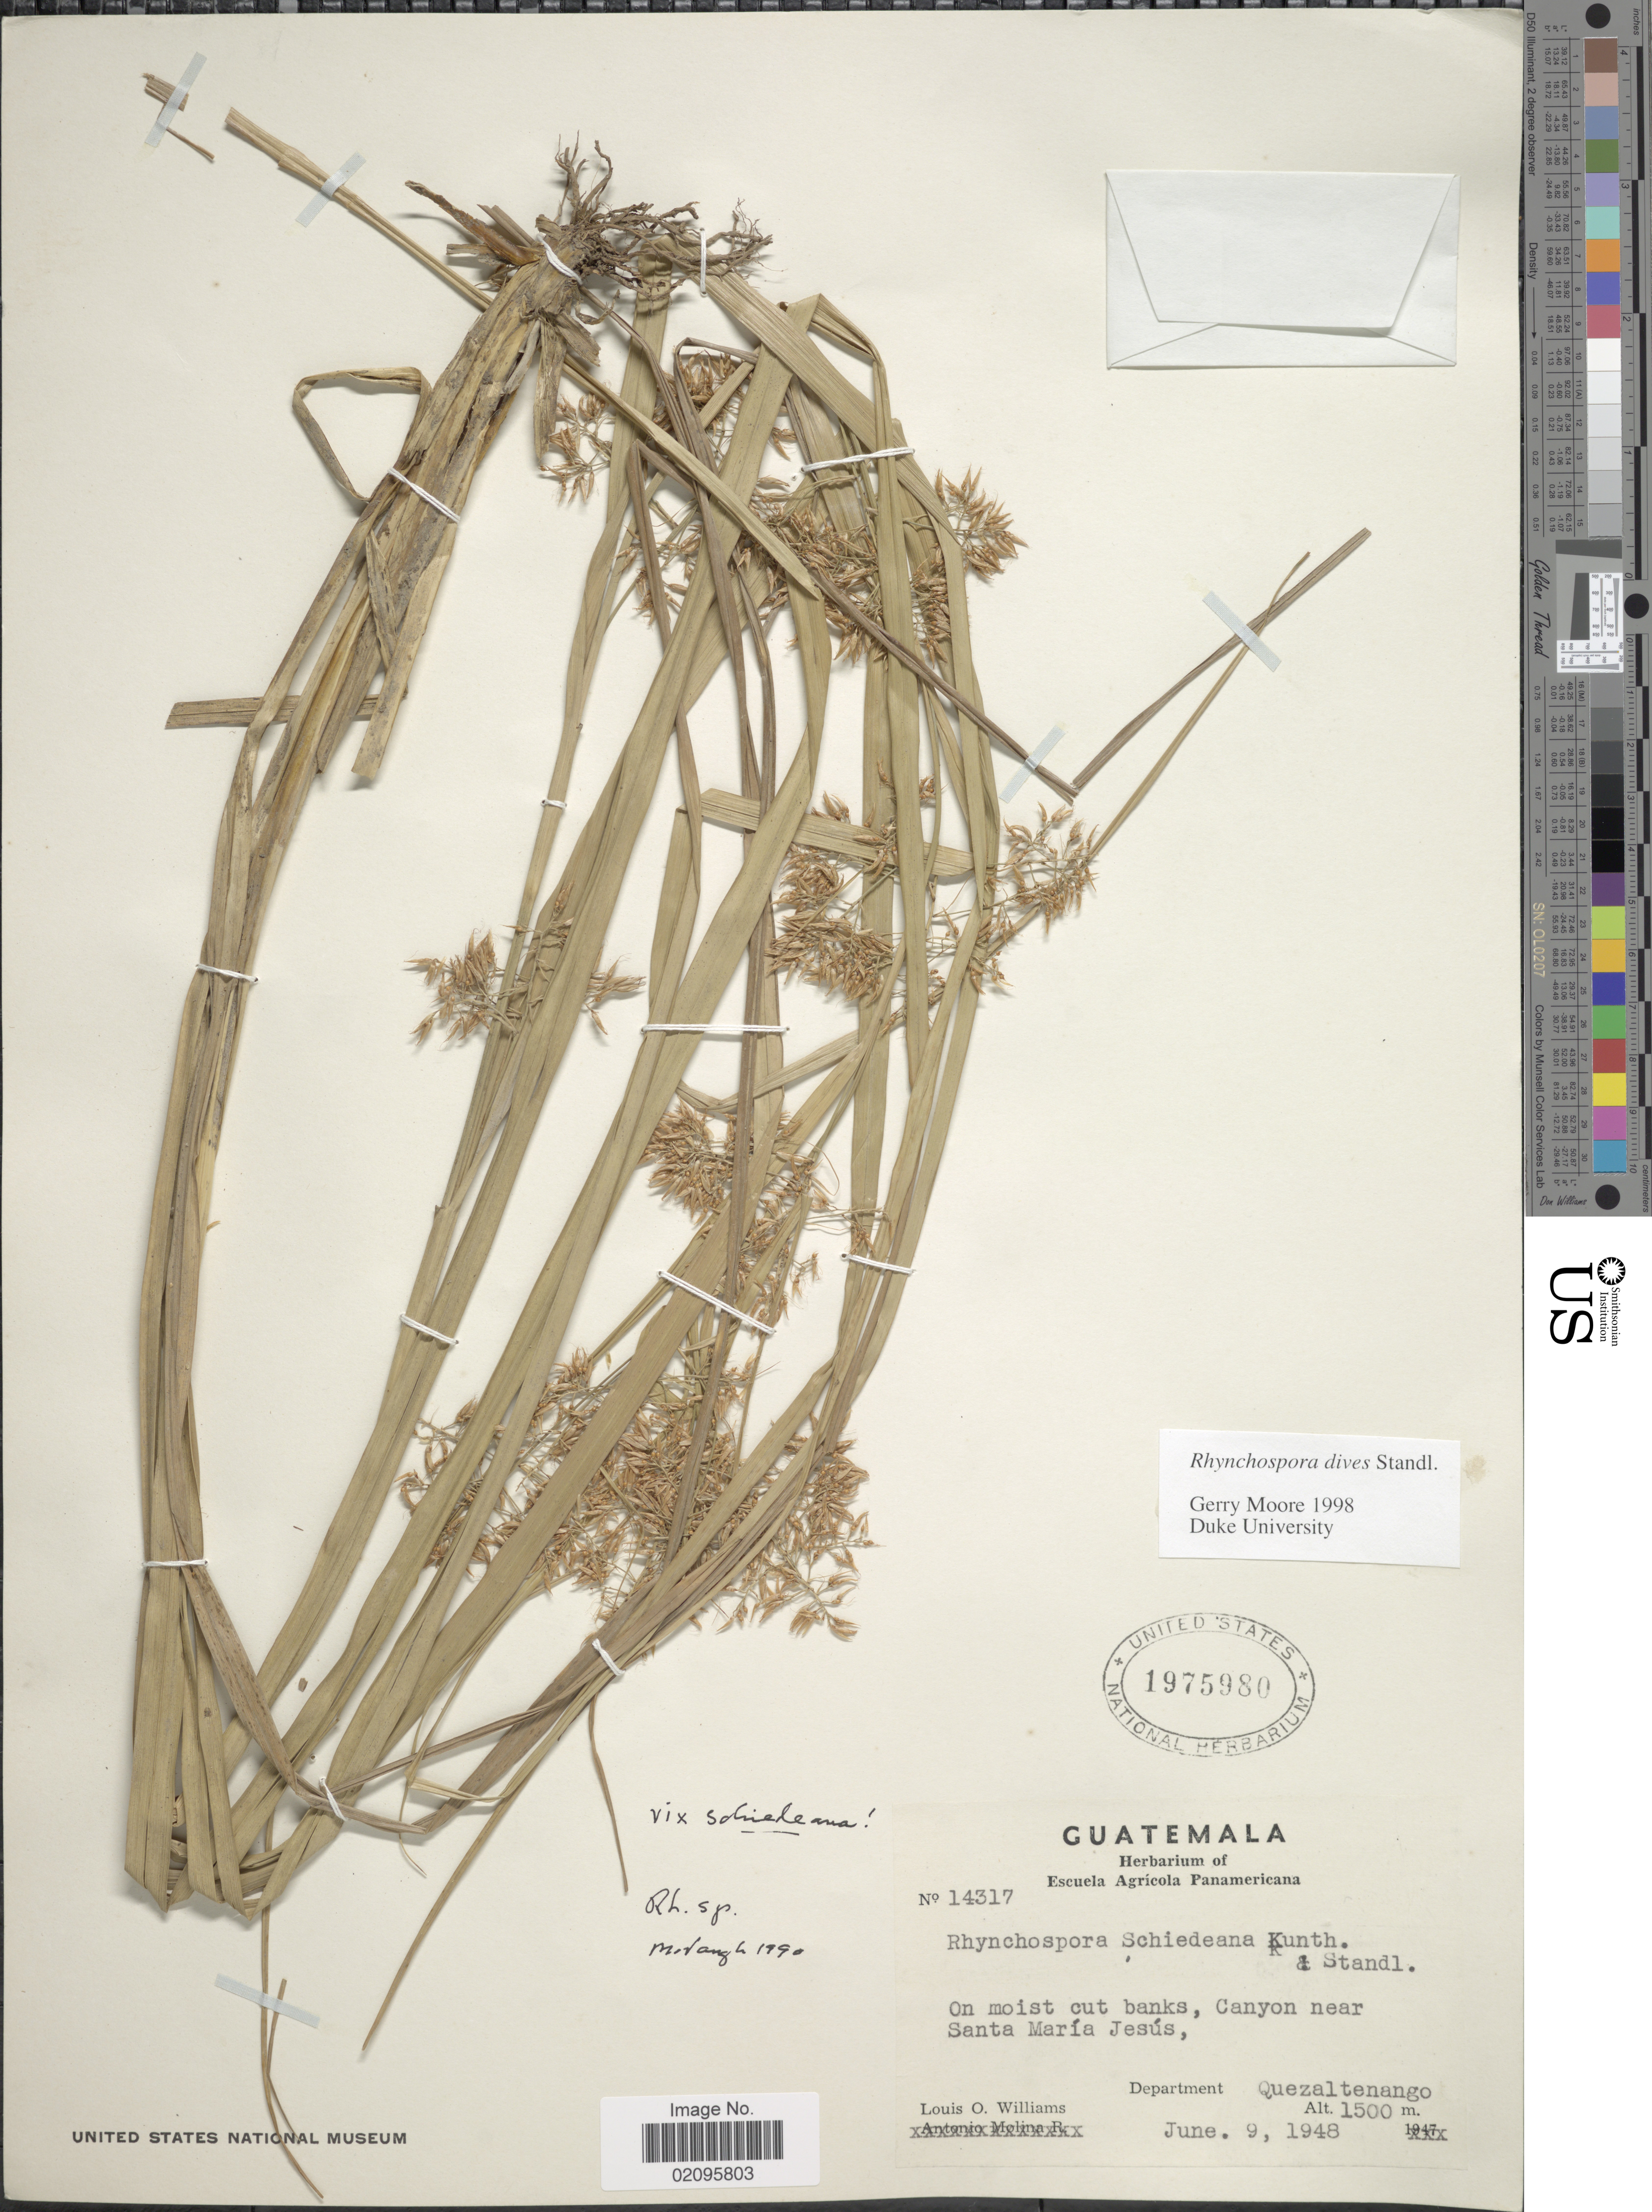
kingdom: Plantae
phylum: Tracheophyta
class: Liliopsida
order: Poales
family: Cyperaceae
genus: Rhynchospora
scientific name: Rhynchospora dives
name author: Standl.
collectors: L. O. Williams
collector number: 14317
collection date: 1948-06-09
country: Guatemala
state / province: Quetzaltenango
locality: On moist cut banks, Canyon near Santa Maria Jesus.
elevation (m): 1500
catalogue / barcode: US 1975980